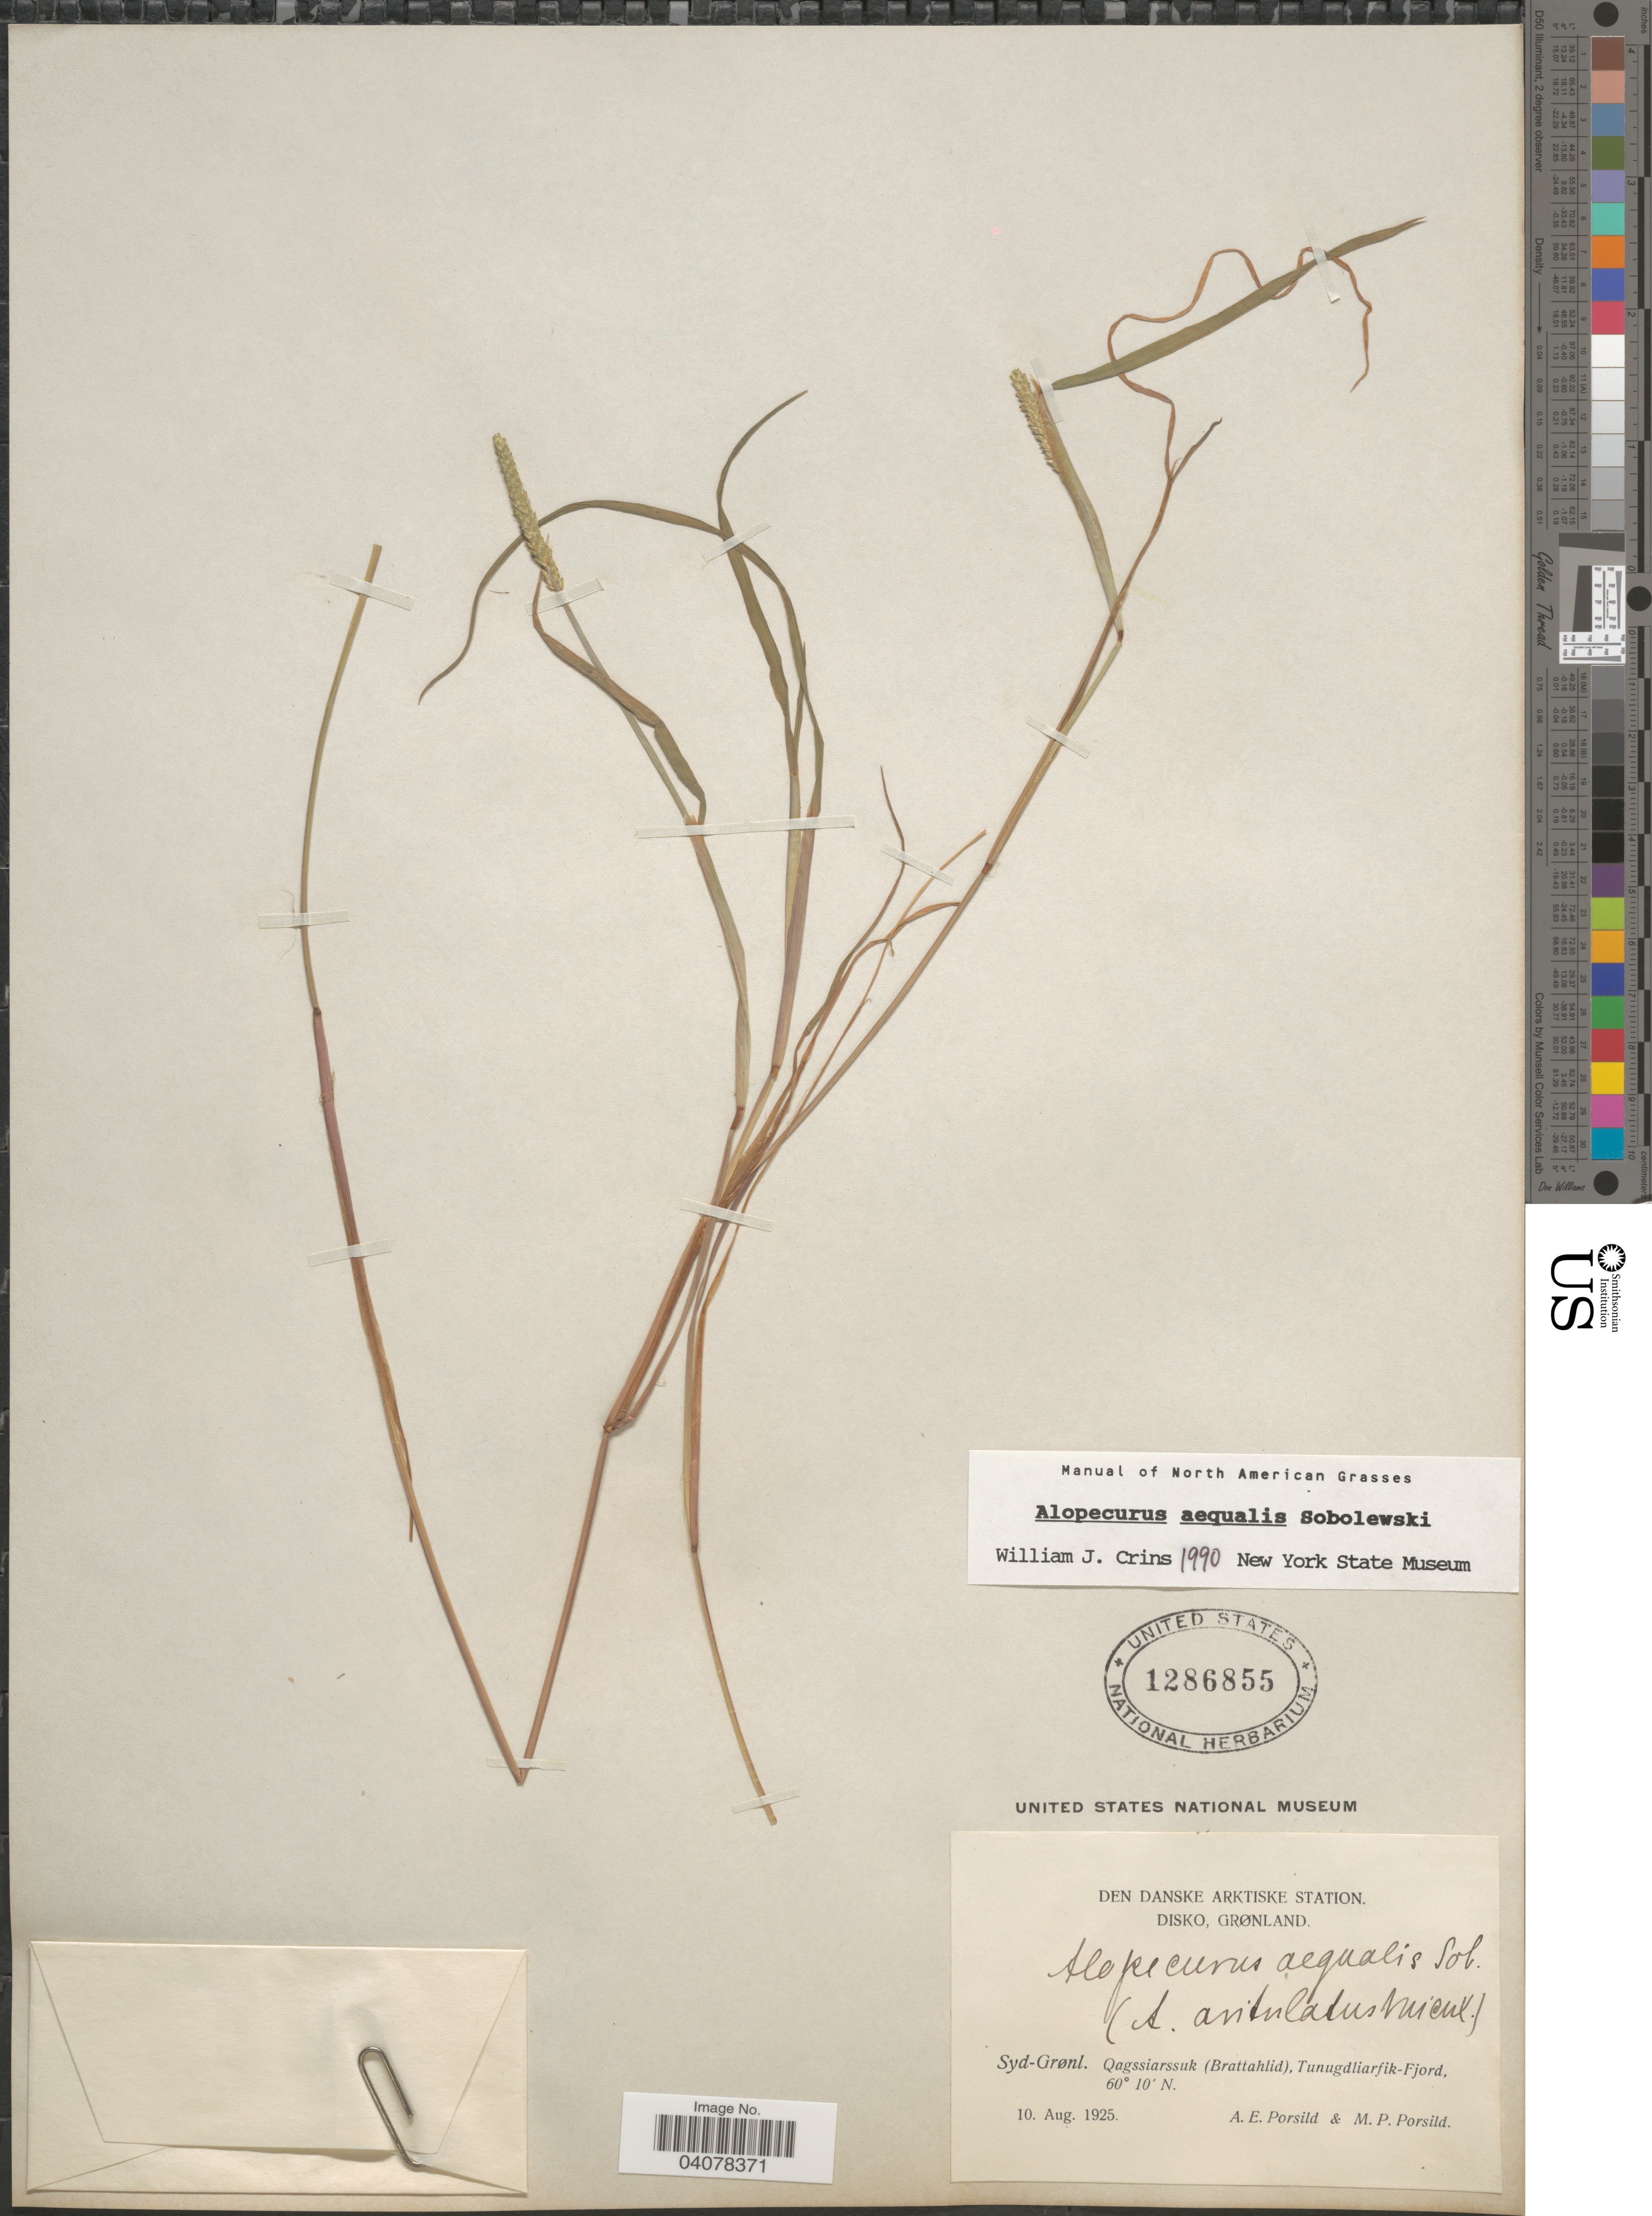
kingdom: Plantae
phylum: Tracheophyta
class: Liliopsida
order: Poales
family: Poaceae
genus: Alopecurus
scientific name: Alopecurus aequalis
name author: Sobol.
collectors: A. E. Porsild & M. P. Porsild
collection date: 1925-08-10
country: Greenland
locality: Den Danske Arktiske Station, Disko, Grønland. Syd-Grønl. Qagssiarssuk (Brattahlid), Tunugdliarfik-Fjord.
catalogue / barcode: US 1286855